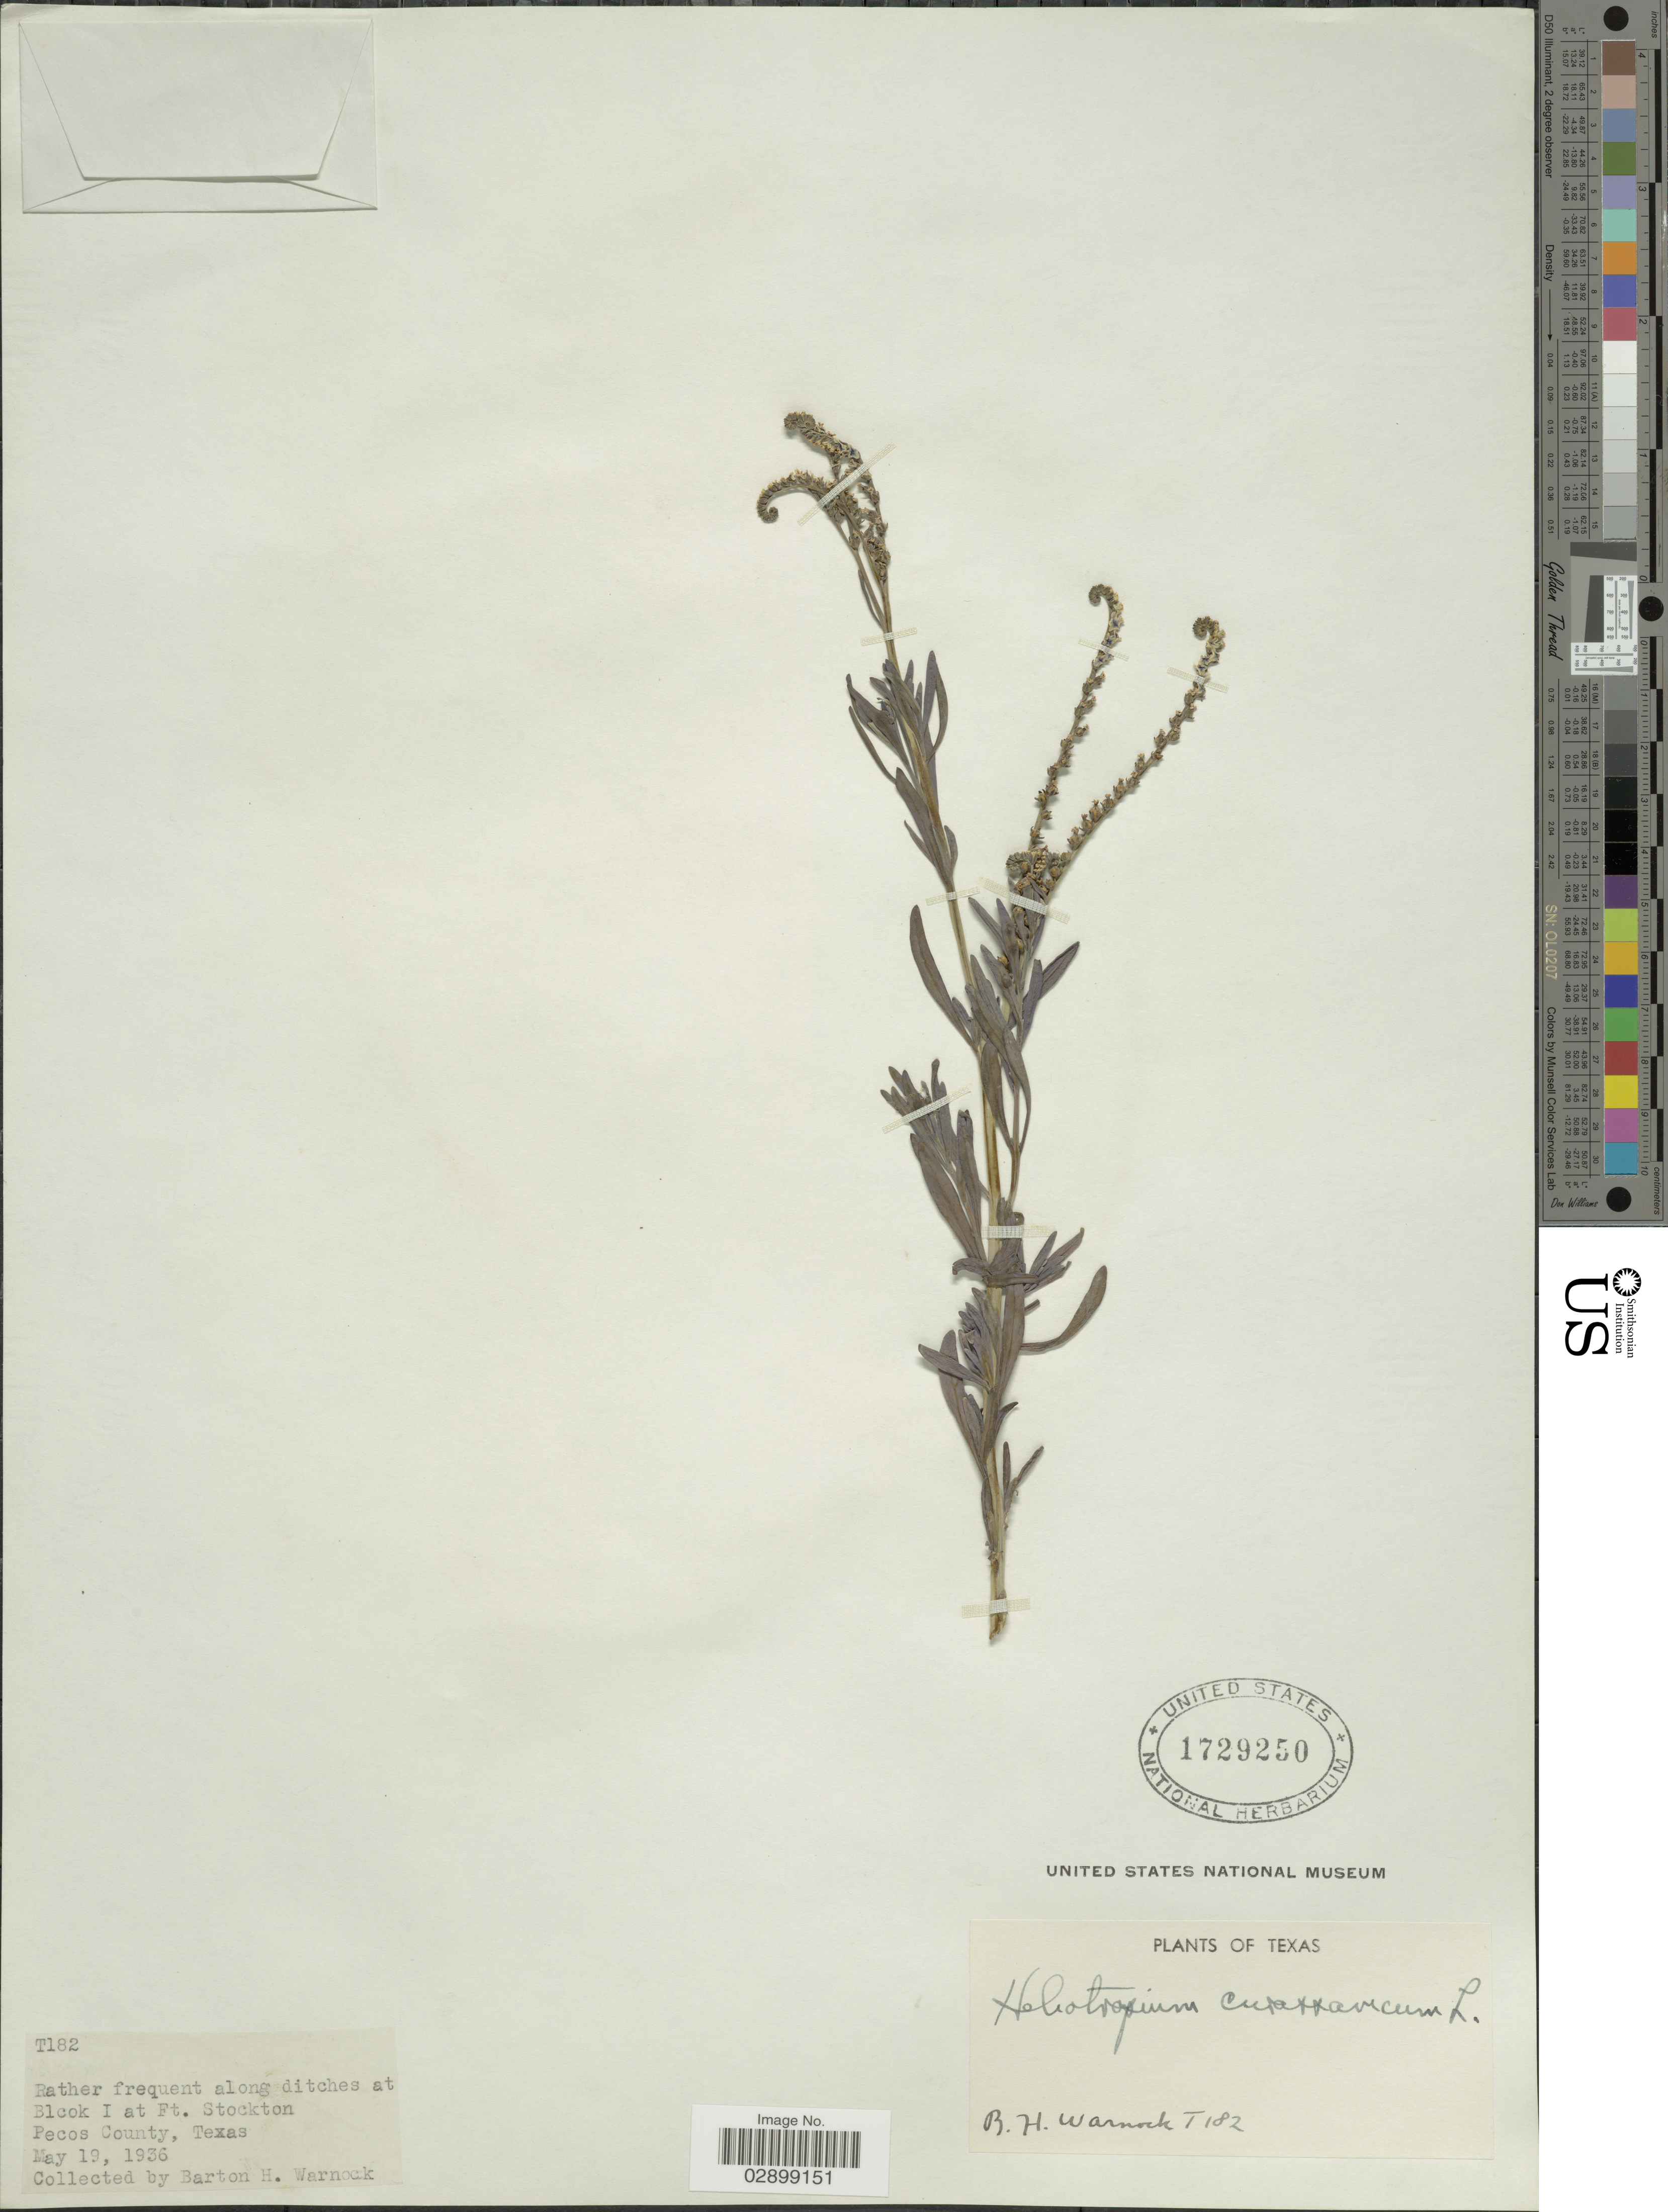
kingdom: Plantae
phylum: Tracheophyta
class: Magnoliopsida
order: Boraginales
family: Heliotropiaceae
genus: Heliotropium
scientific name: Heliotropium curassavicum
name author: L.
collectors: B. H. Warnock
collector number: T182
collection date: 1936-05-19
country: United States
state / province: Texas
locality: Along ditches at Blcok I at Ft. Stockton. Pecos County.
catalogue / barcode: US 1729250